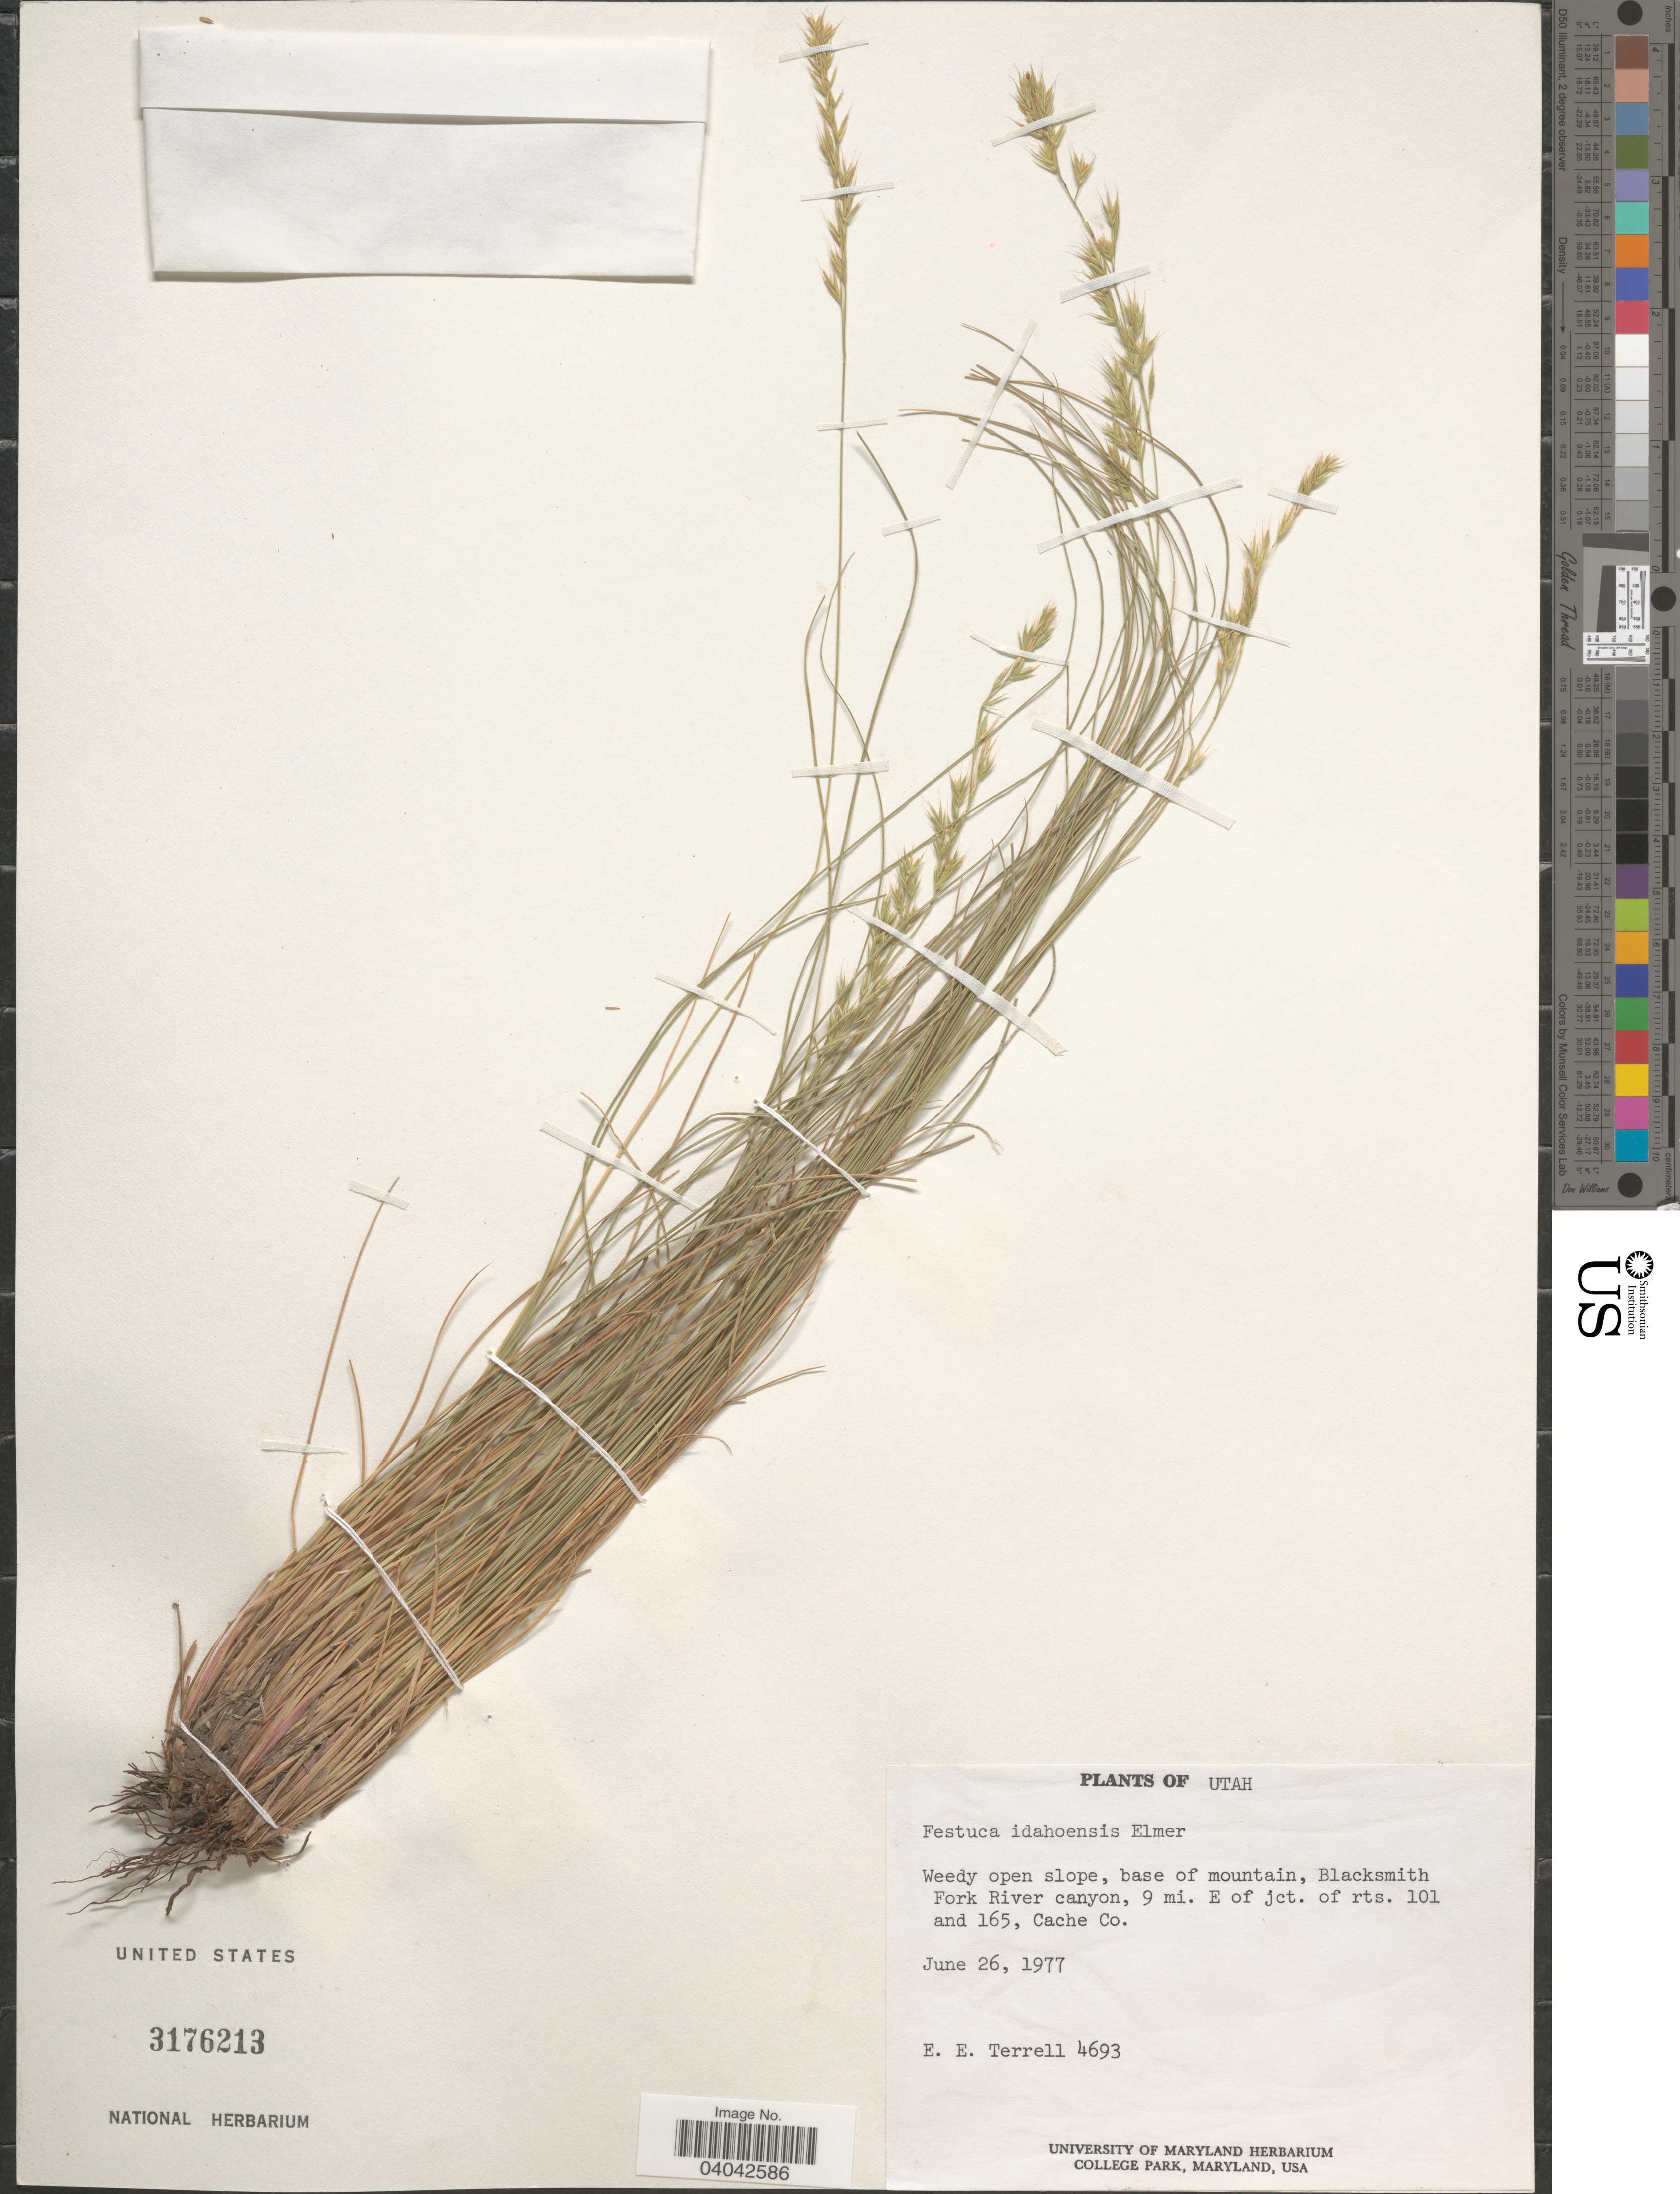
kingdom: Plantae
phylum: Tracheophyta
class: Liliopsida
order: Poales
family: Poaceae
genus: Festuca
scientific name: Festuca idahoensis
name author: Elmer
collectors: E. E. Terrell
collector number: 4693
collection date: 1977-06-26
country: United States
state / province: Utah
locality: Base of mountain, Blacksmith Fork River canyon, 9 mi. E of jct. of rts. 101 and 165, Cache Co.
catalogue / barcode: US 3176213